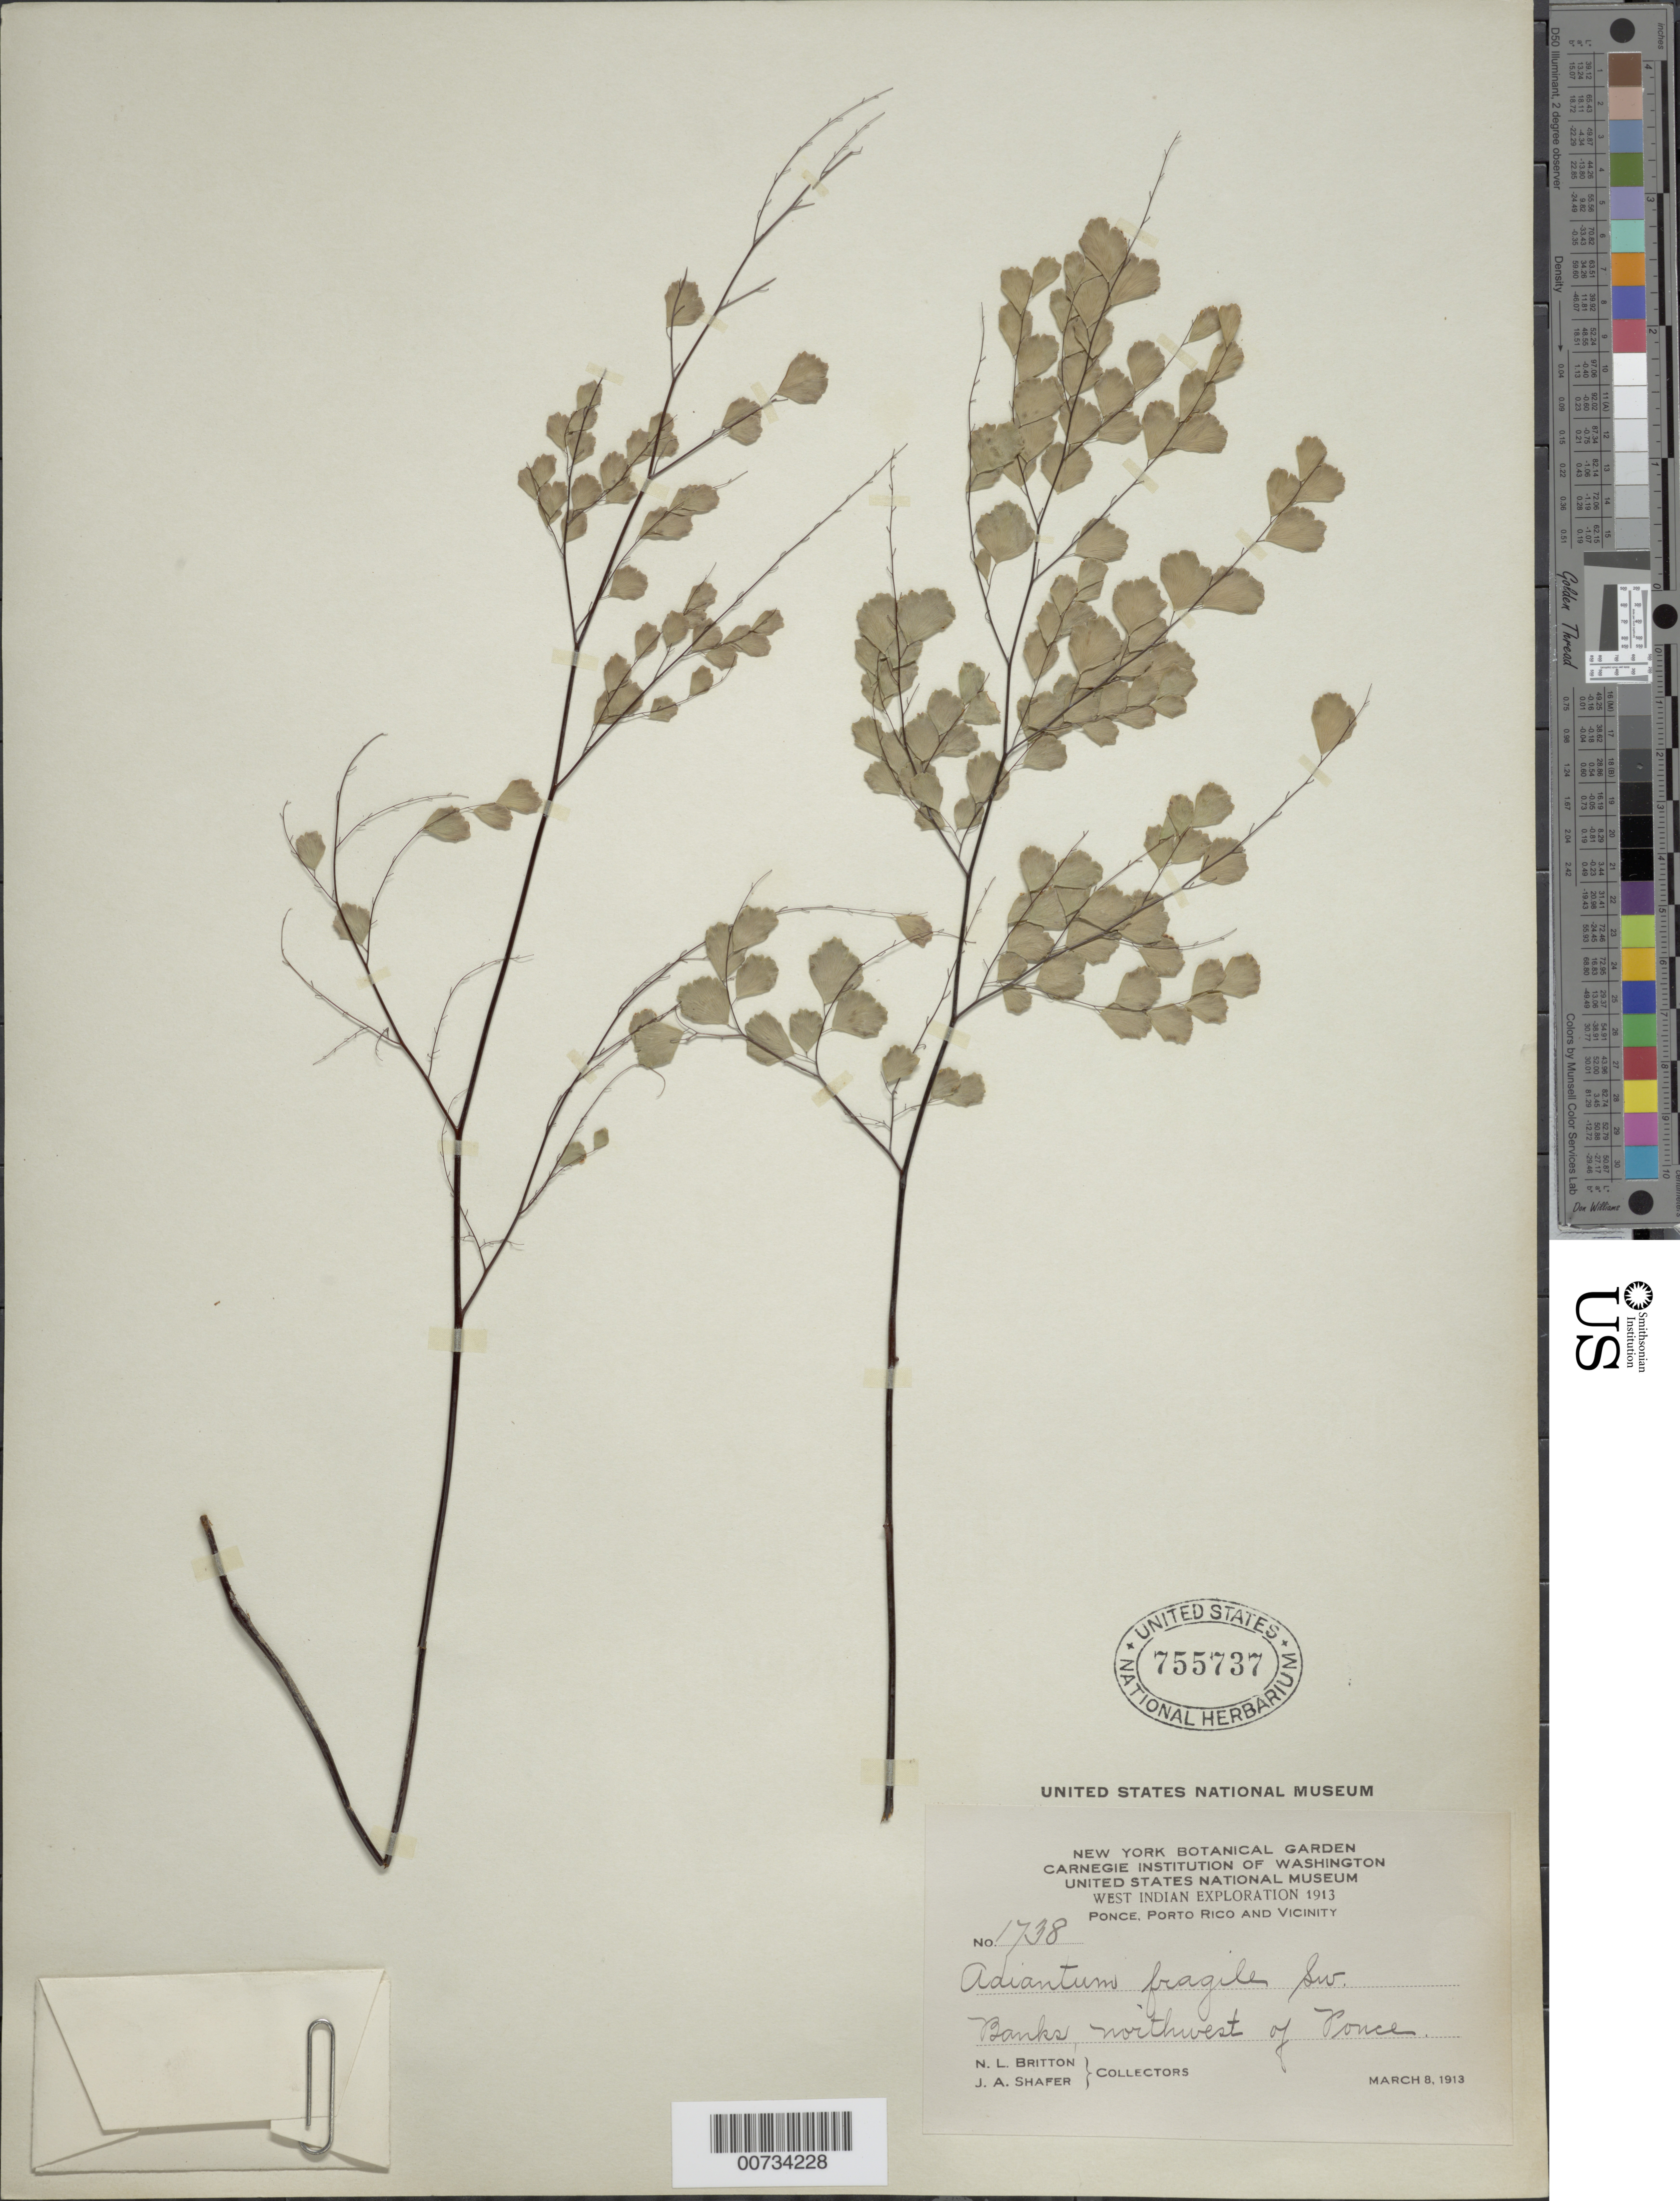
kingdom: Plantae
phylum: Tracheophyta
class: Polypodiopsida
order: Polypodiales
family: Pteridaceae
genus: Adiantum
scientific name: Adiantum fragile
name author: Sw.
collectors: N. Britton & J. A. Shafer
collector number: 1738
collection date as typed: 08 Mar 1913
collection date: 1913-03-08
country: Puerto Rico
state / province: Ponce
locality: Ponce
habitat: Banks NW of Ponce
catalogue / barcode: US 755737